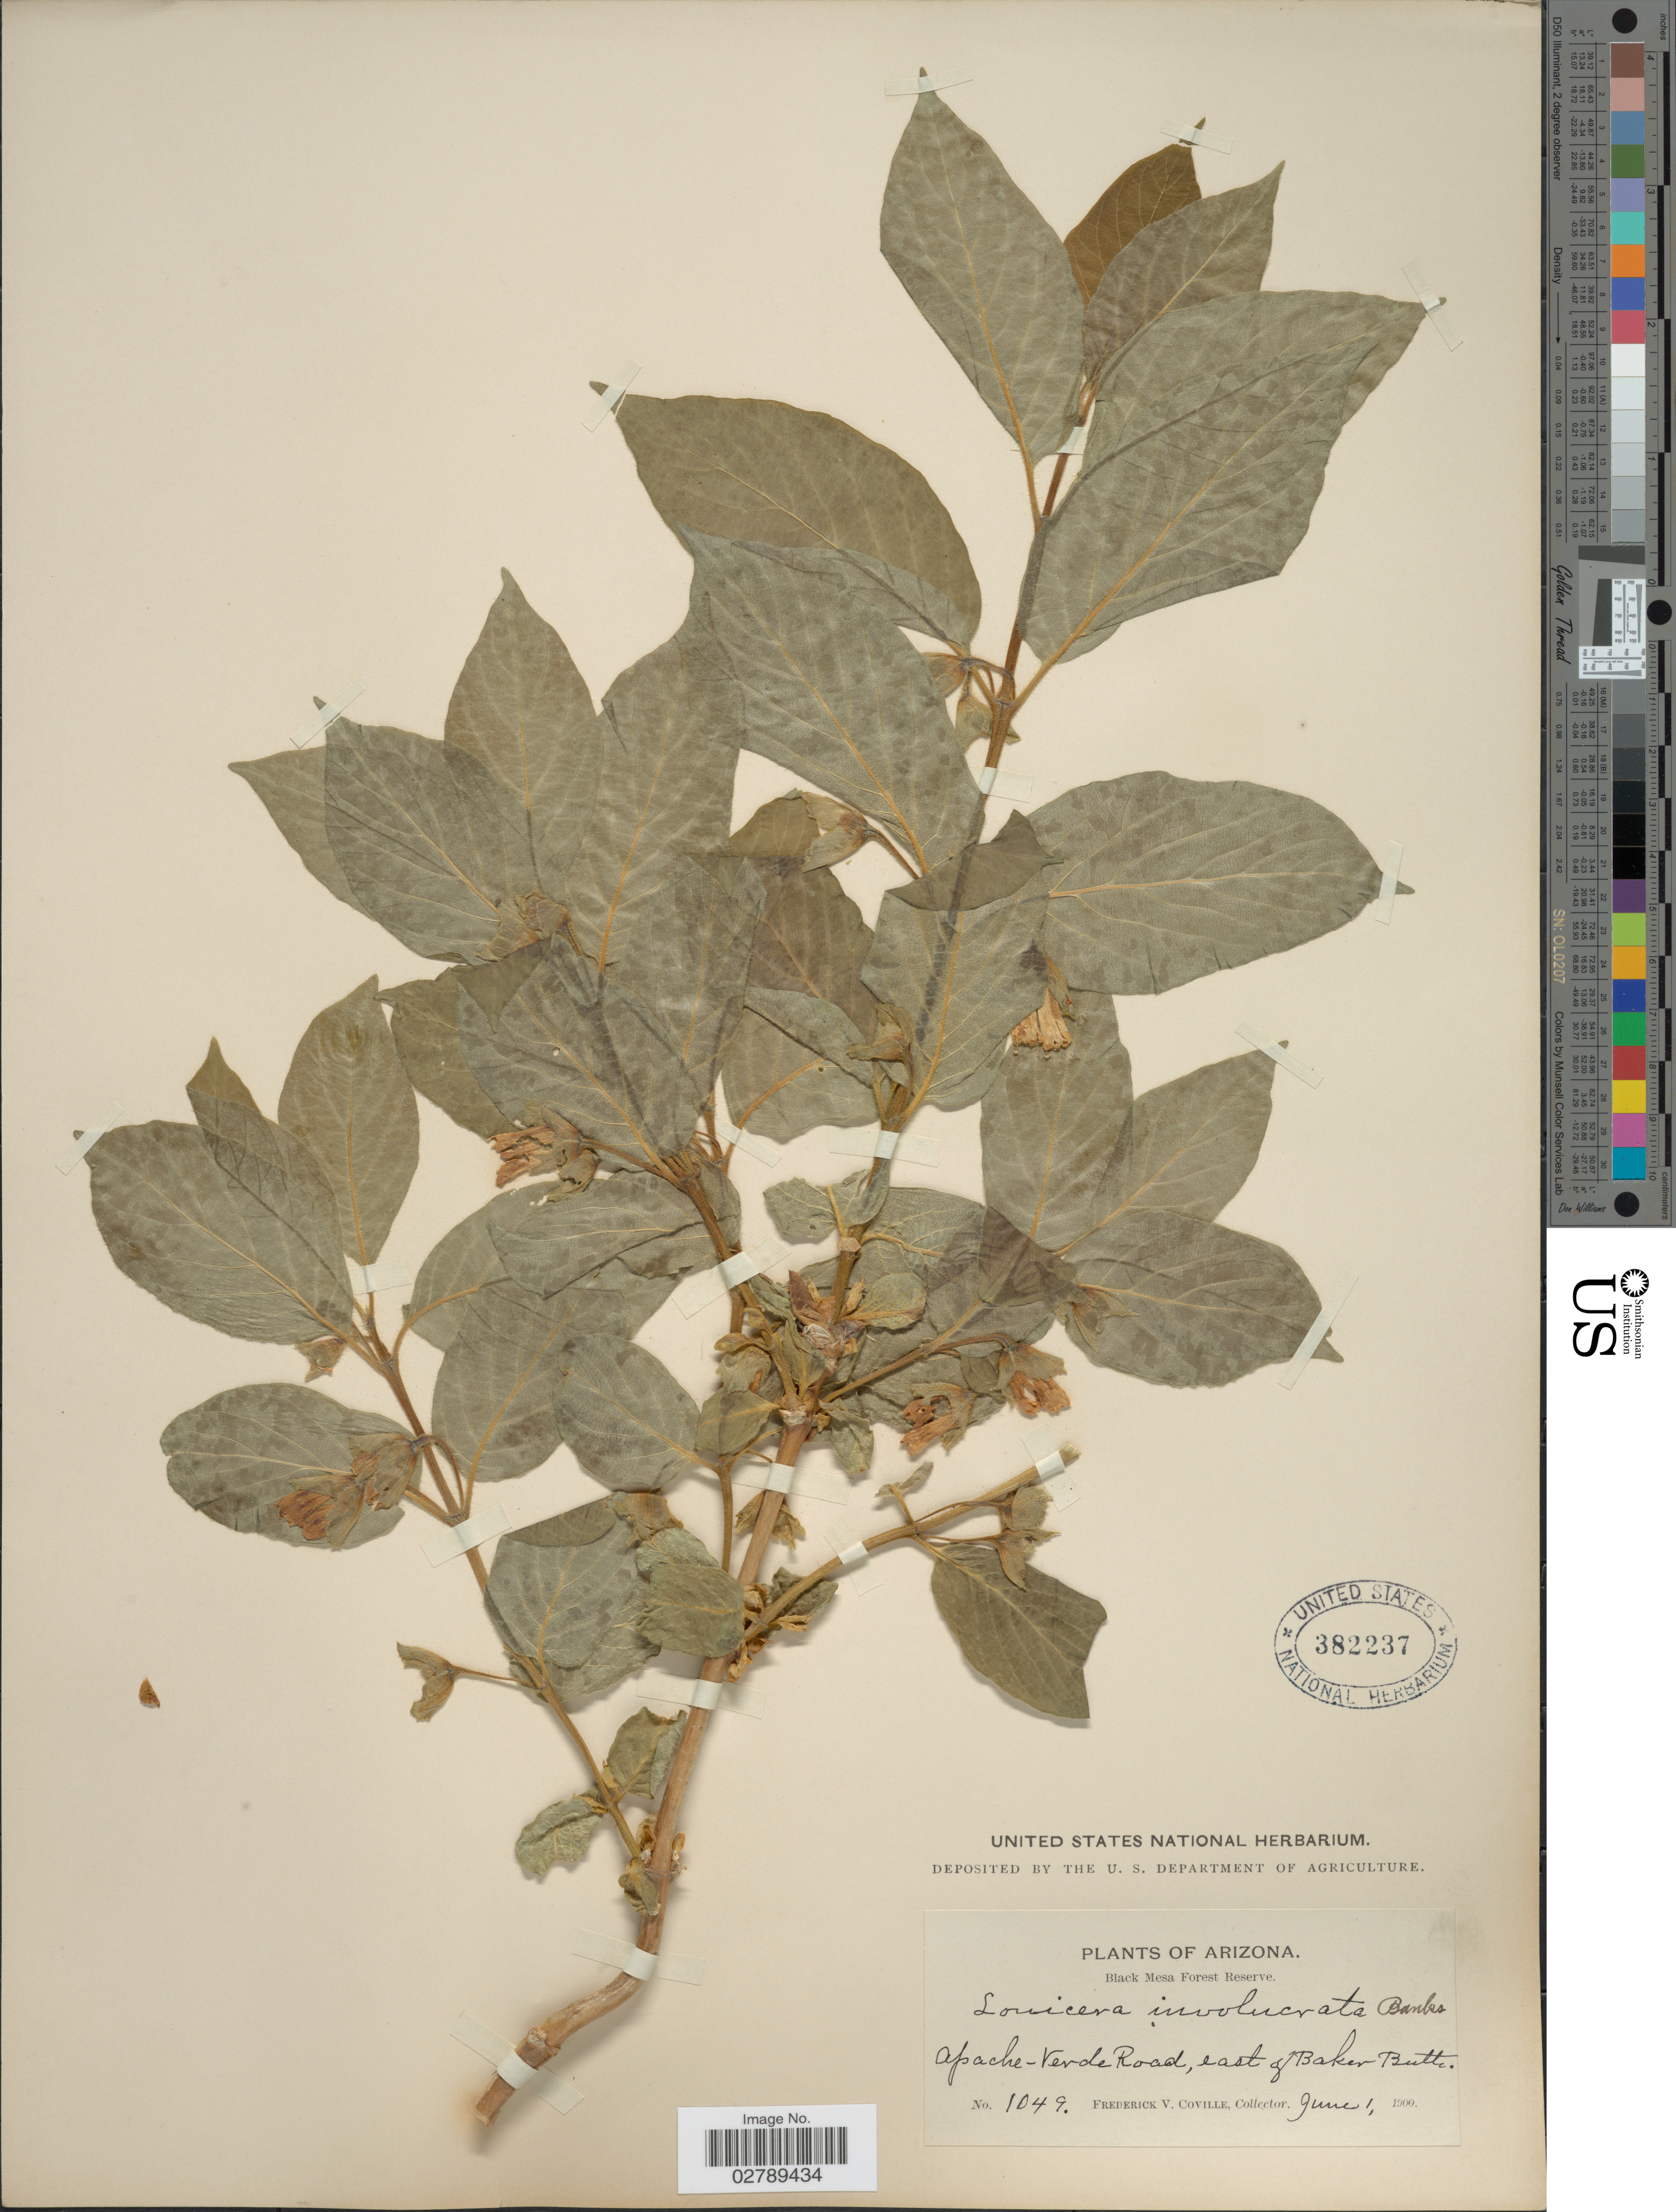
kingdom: Plantae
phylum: Tracheophyta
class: Magnoliopsida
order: Dipsacales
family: Caprifoliaceae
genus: Lonicera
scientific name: Lonicera involucrata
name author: (Richardson) Banks ex Spreng.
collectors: F. V. Coville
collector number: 1049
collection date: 1900-06-01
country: United States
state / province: Arizona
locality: Black Mesa Forest Reserve. Apache-Verde Road, east of Baker Butte.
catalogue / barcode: US 382237